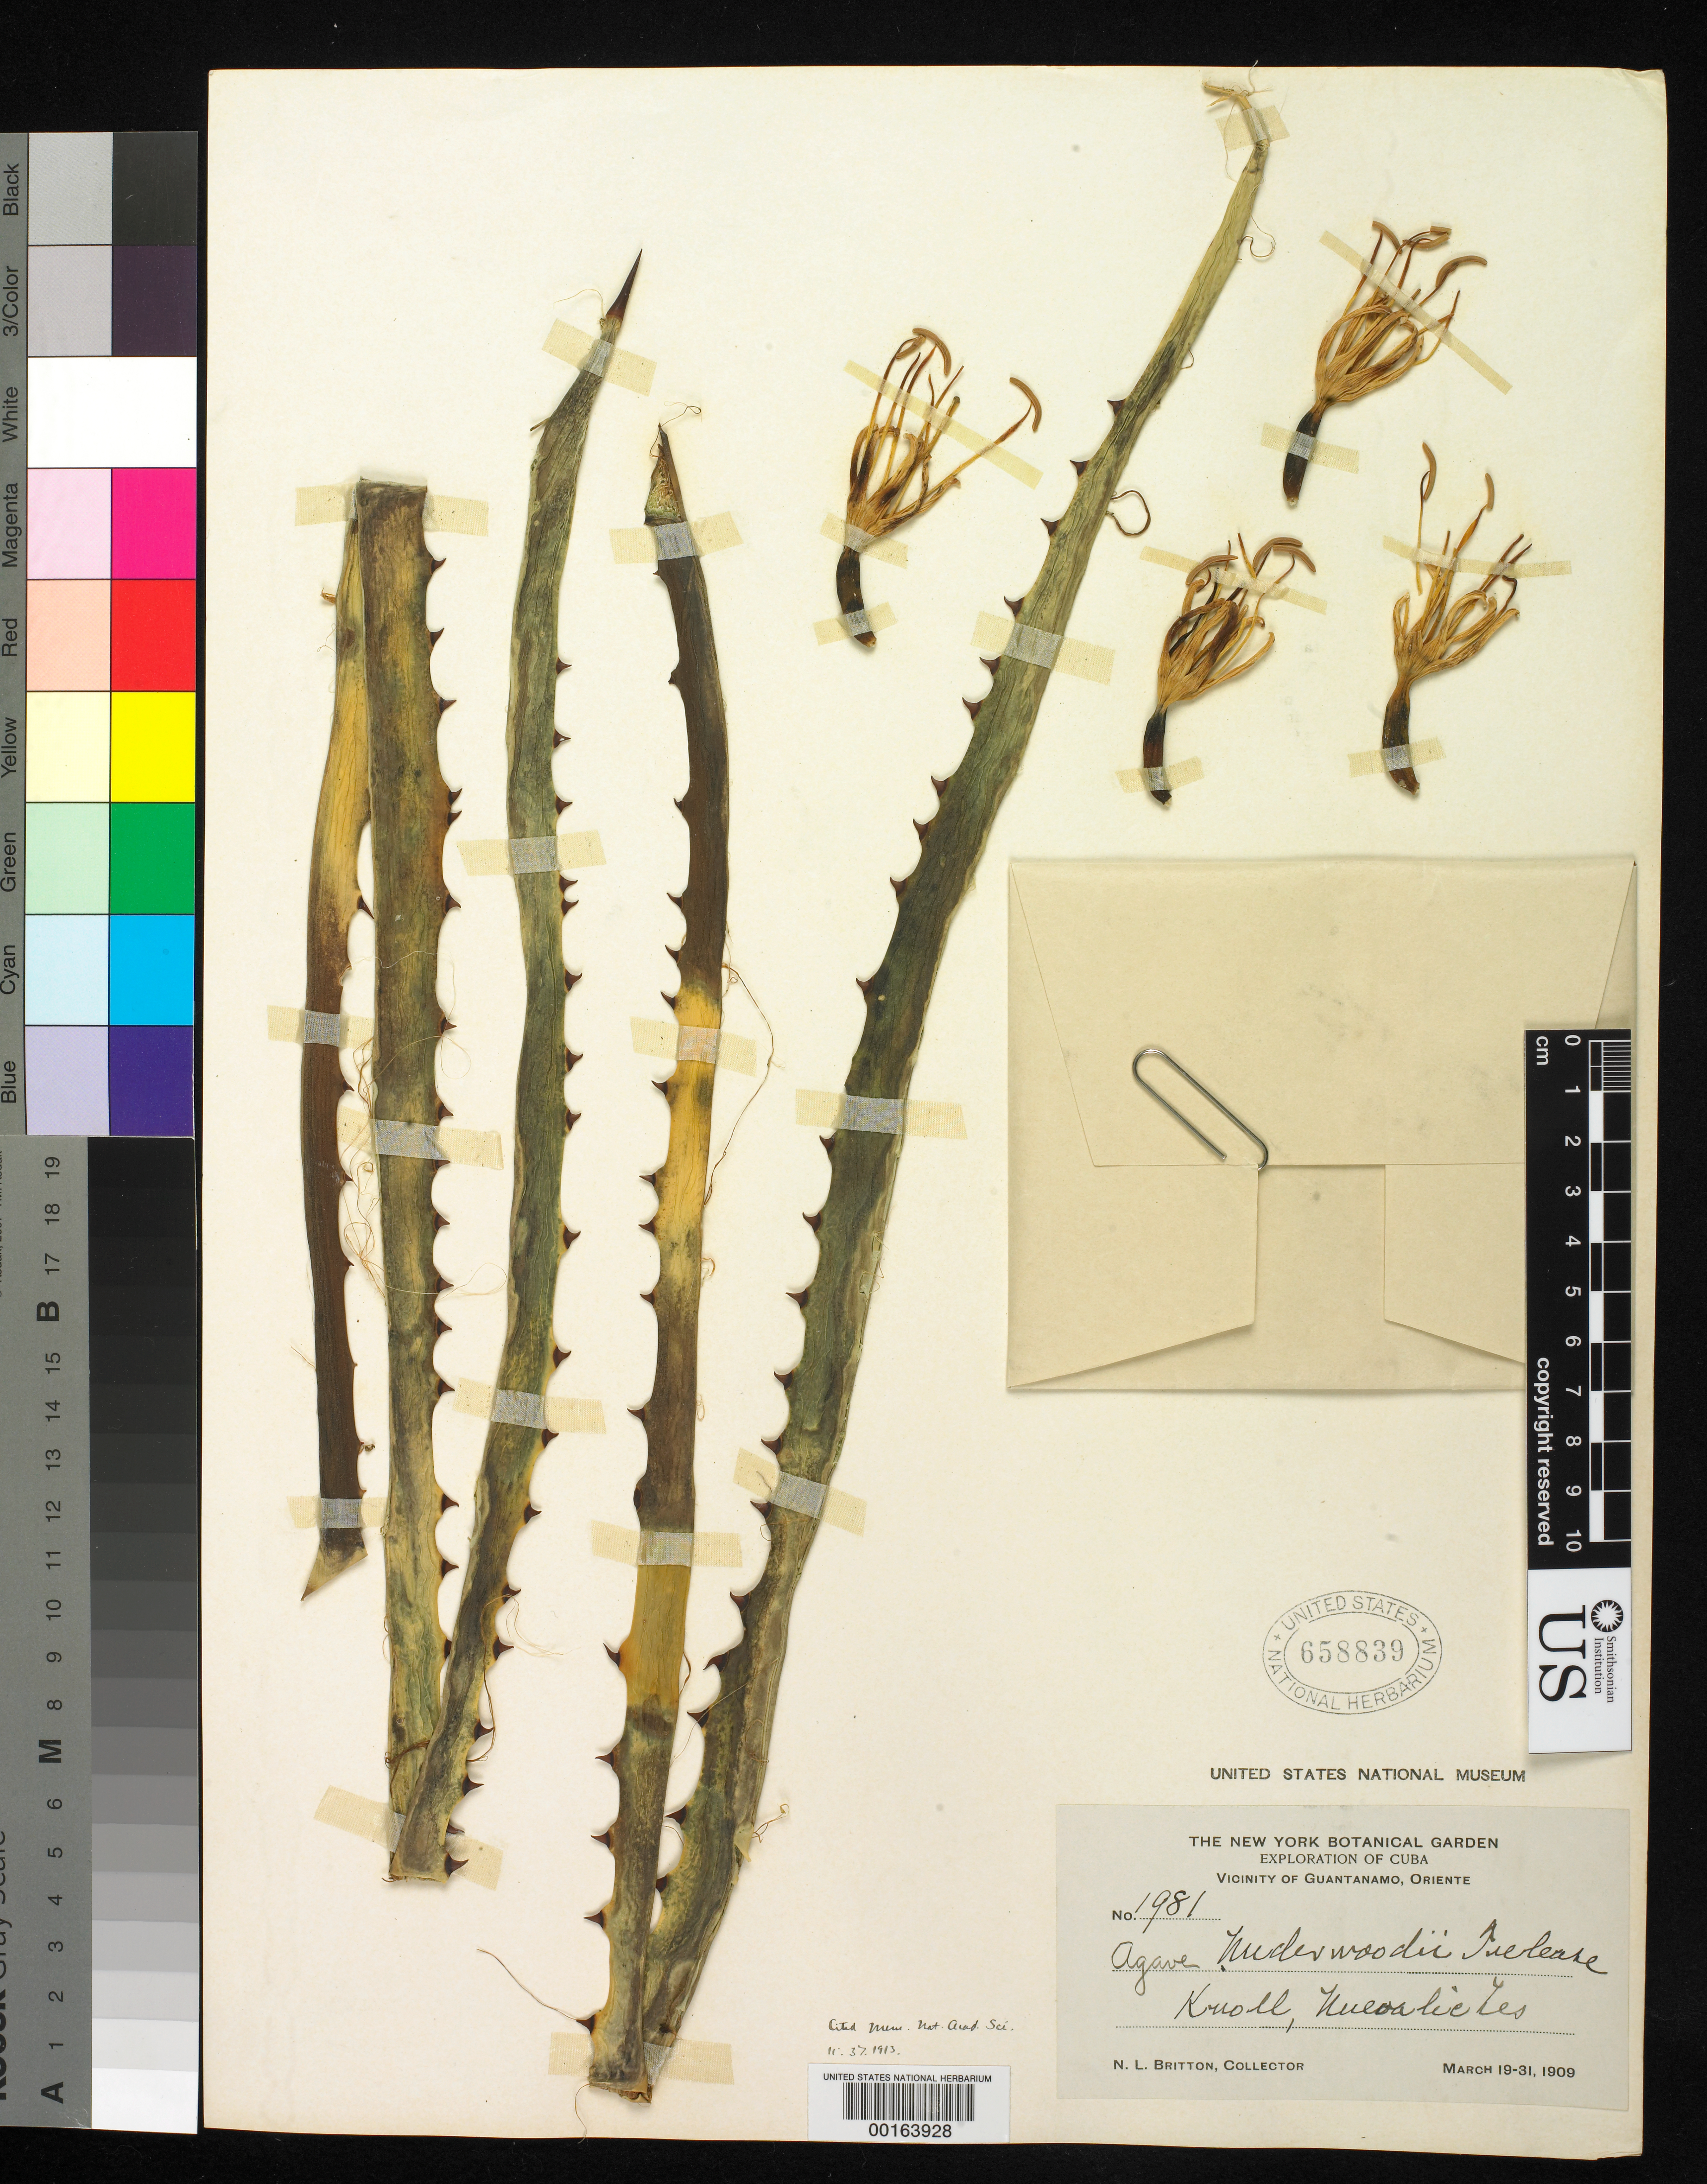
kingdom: Plantae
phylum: Tracheophyta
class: Liliopsida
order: Asparagales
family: Asparagaceae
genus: Agave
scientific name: Agave underwoodii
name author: Trel.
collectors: N. Britton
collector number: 1981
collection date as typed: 19 Mar 1909 to 31 Mar 1909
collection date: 1909-03-19/1909-03-31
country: Cuba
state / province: Oriente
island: Greater Antilles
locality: Guantanamo; nuevalieles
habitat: Knoll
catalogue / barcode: US 658839